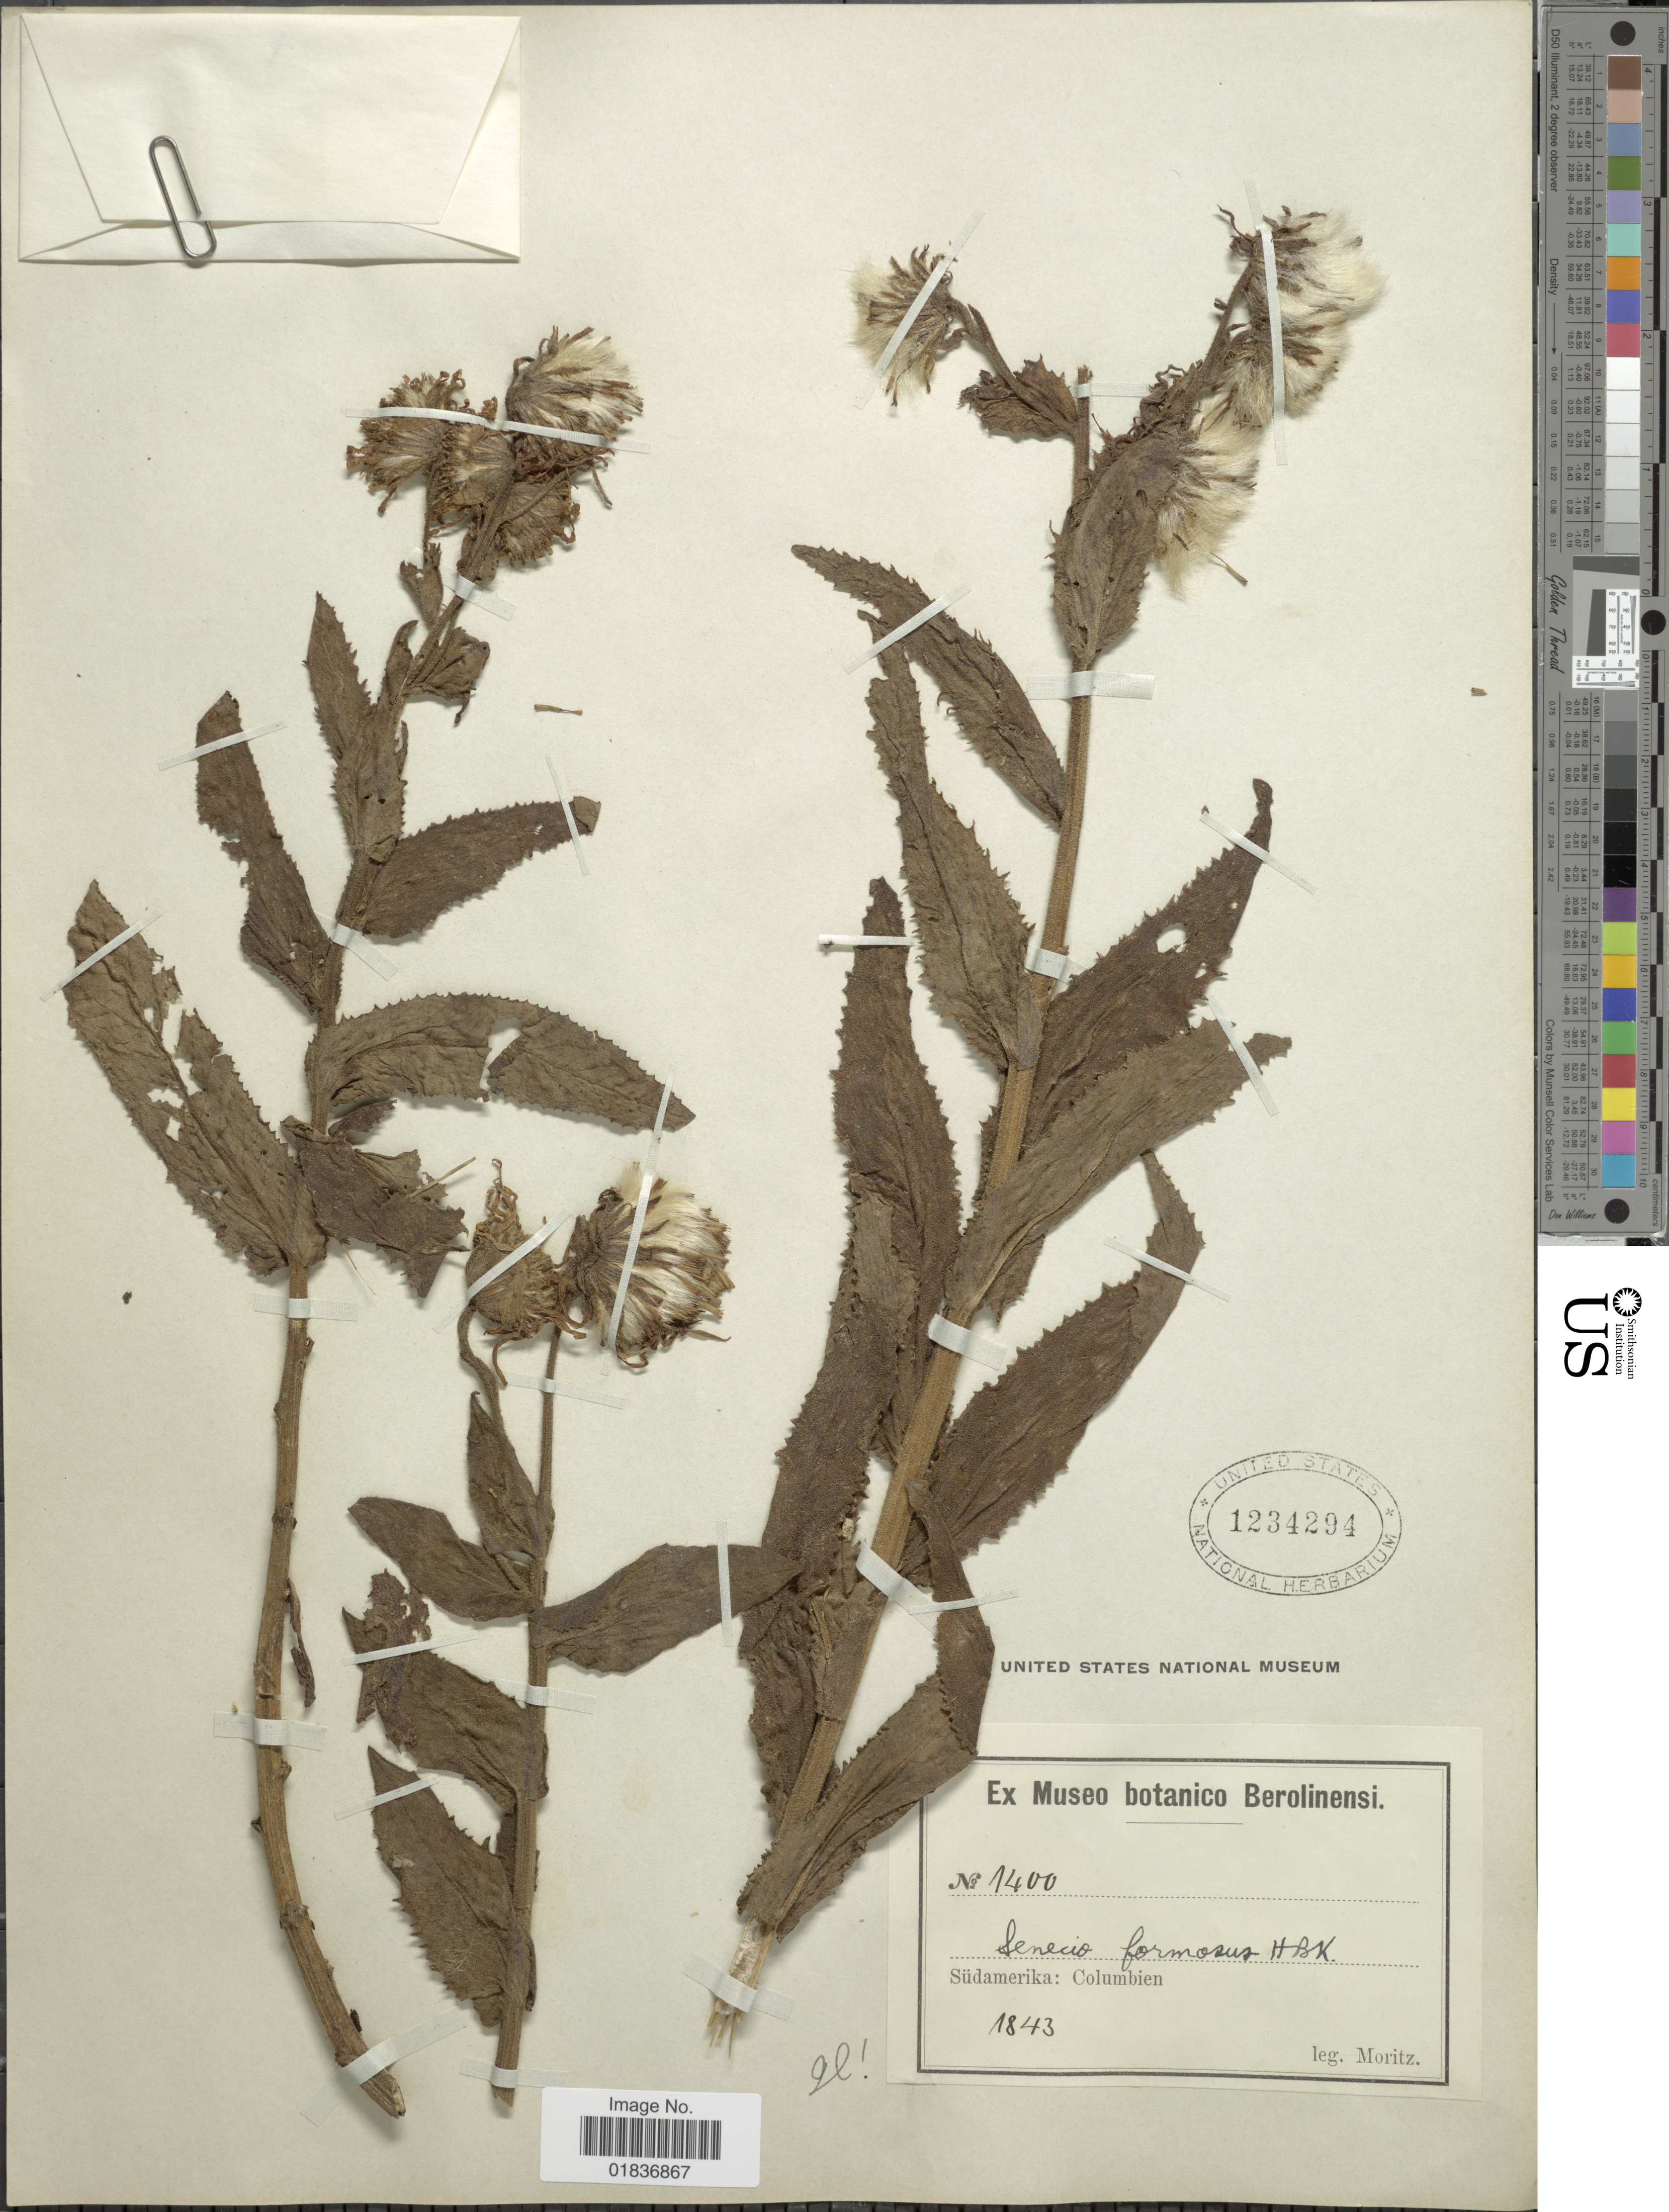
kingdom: Plantae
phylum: Tracheophyta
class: Magnoliopsida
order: Asterales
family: Asteraceae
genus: Senecio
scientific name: Senecio wedglacialis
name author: Cuatrec.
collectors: Moritz, --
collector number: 1400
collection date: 1843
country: Colombia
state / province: Bogota D.C.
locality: Sudamerika: Columbien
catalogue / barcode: US 1234294